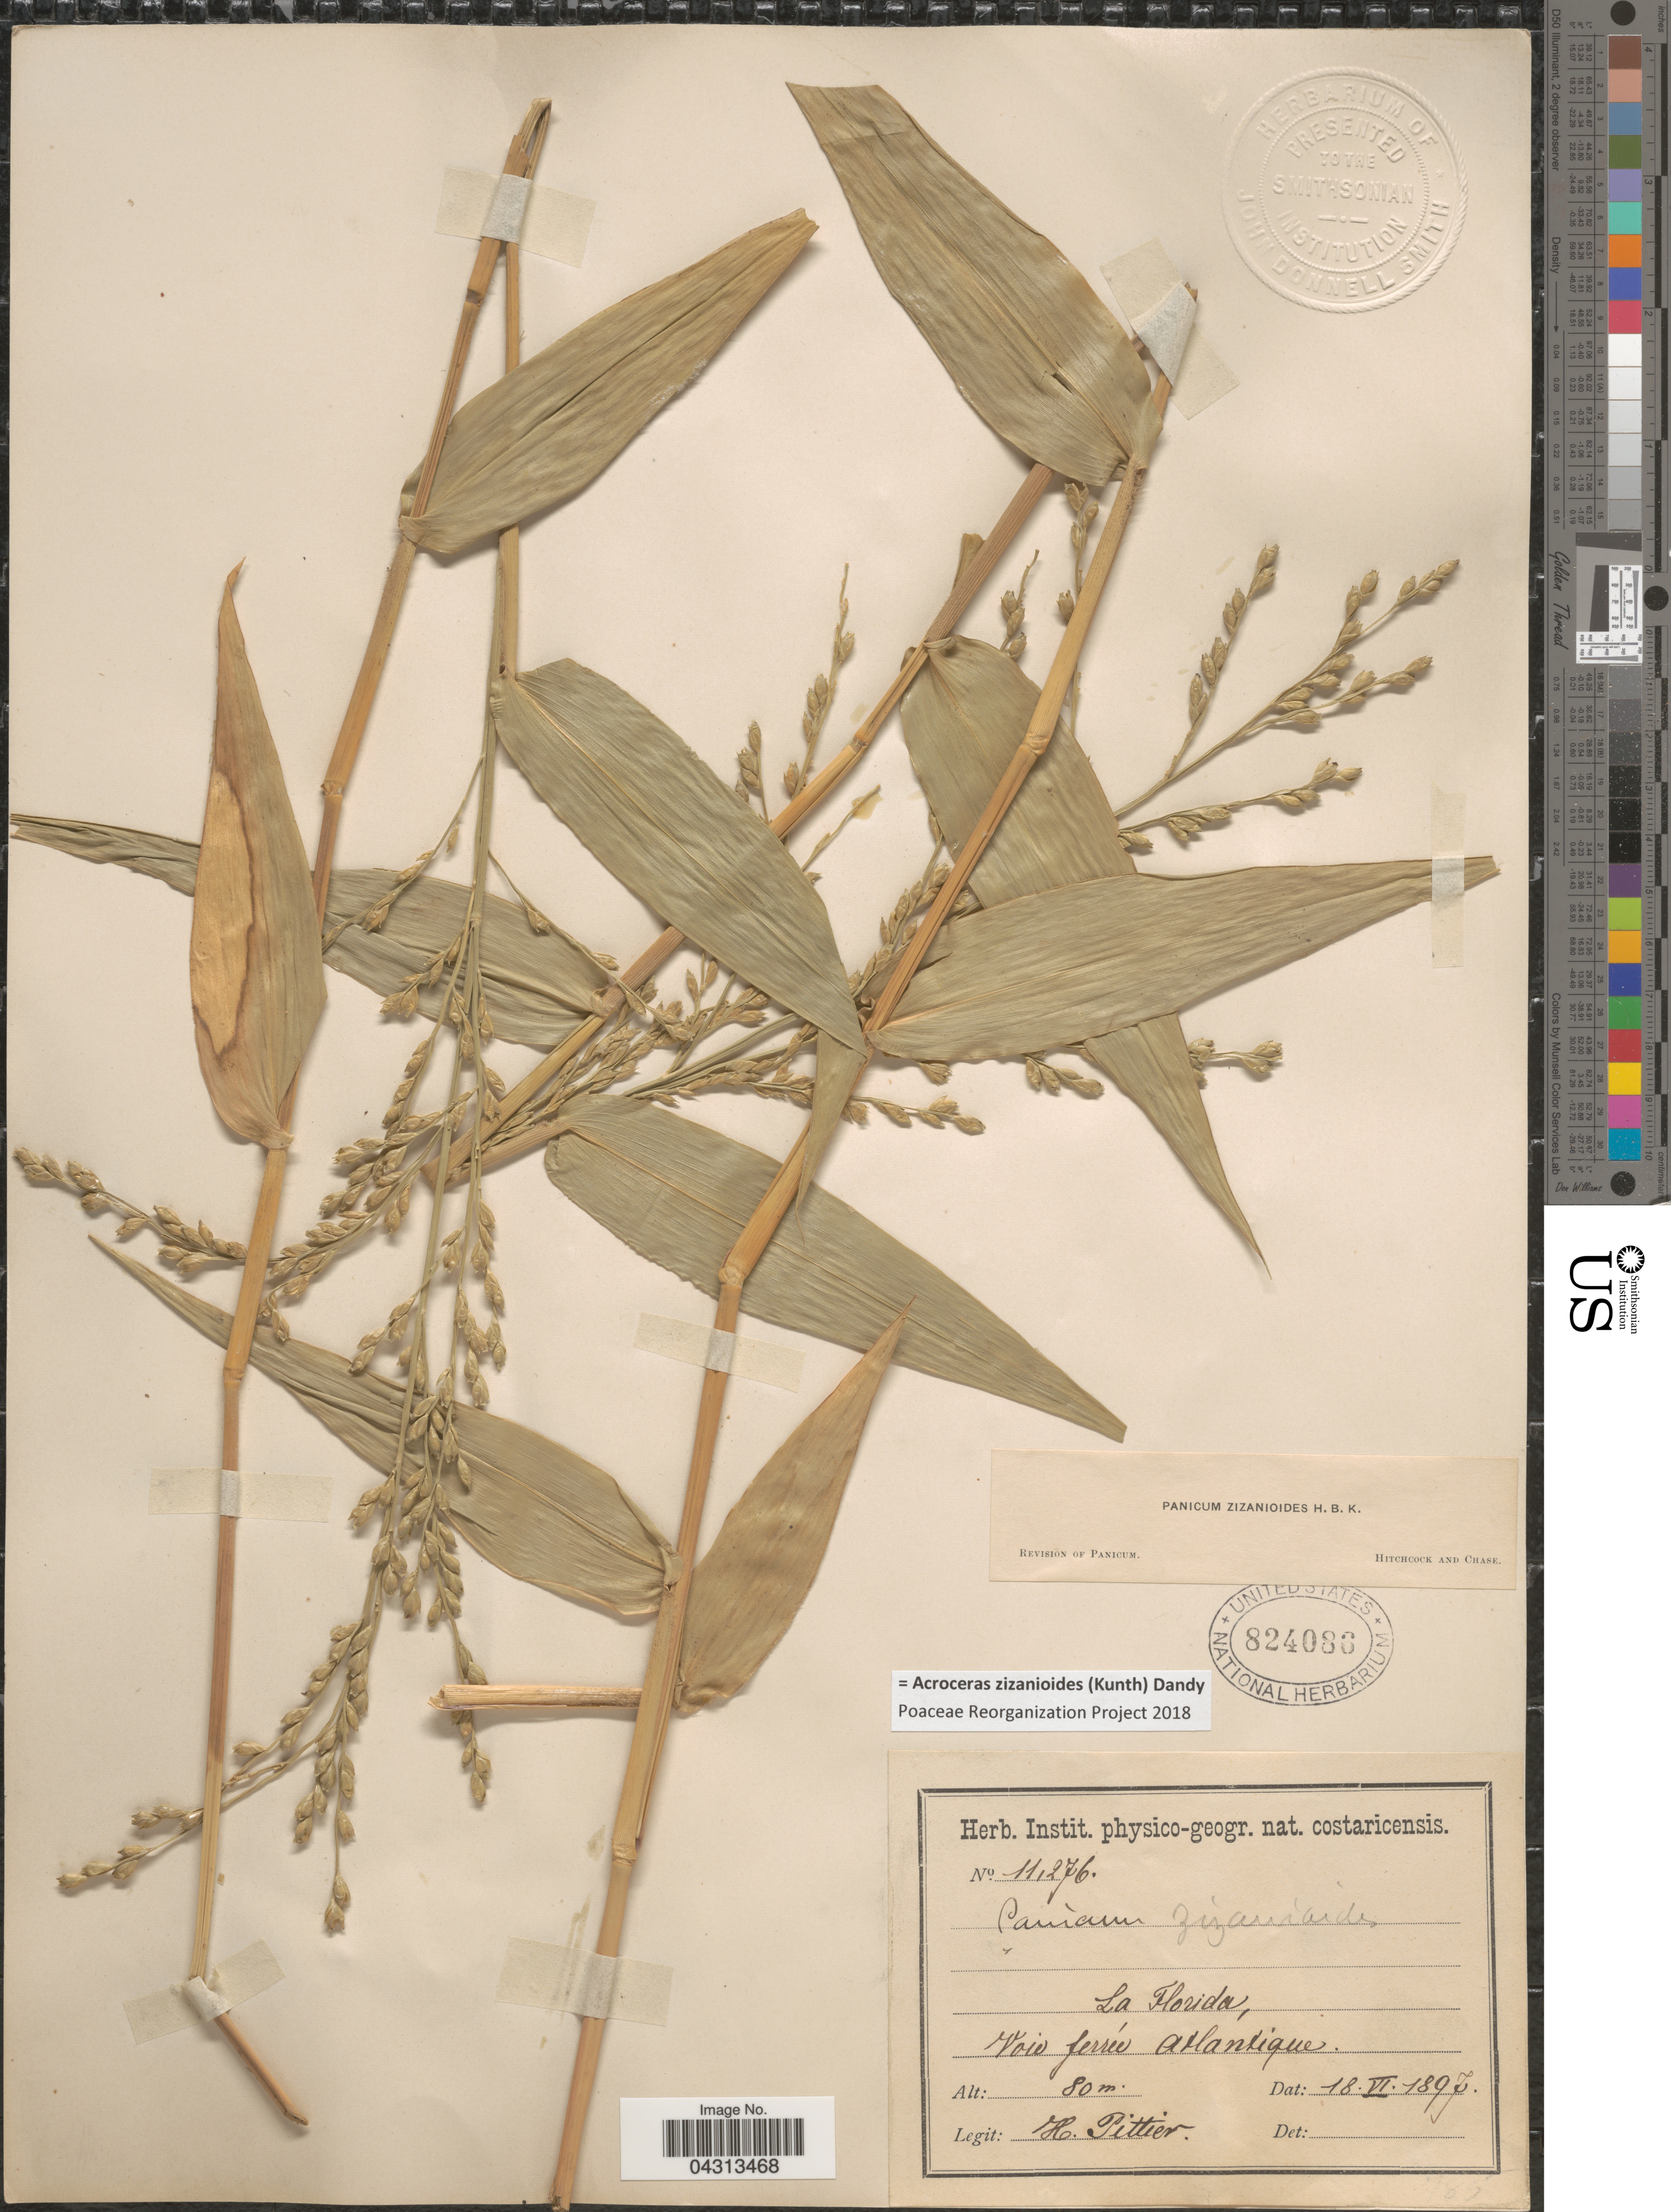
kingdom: Plantae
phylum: Tracheophyta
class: Liliopsida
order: Poales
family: Poaceae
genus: Acroceras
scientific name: Acroceras zizanioides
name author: (Kunth) Dandy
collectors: H. F. Pittier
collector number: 11276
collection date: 1897-06-18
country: Costa Rica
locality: La Florida, Voie ferrée Atlantique.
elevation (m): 80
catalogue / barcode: US 824086